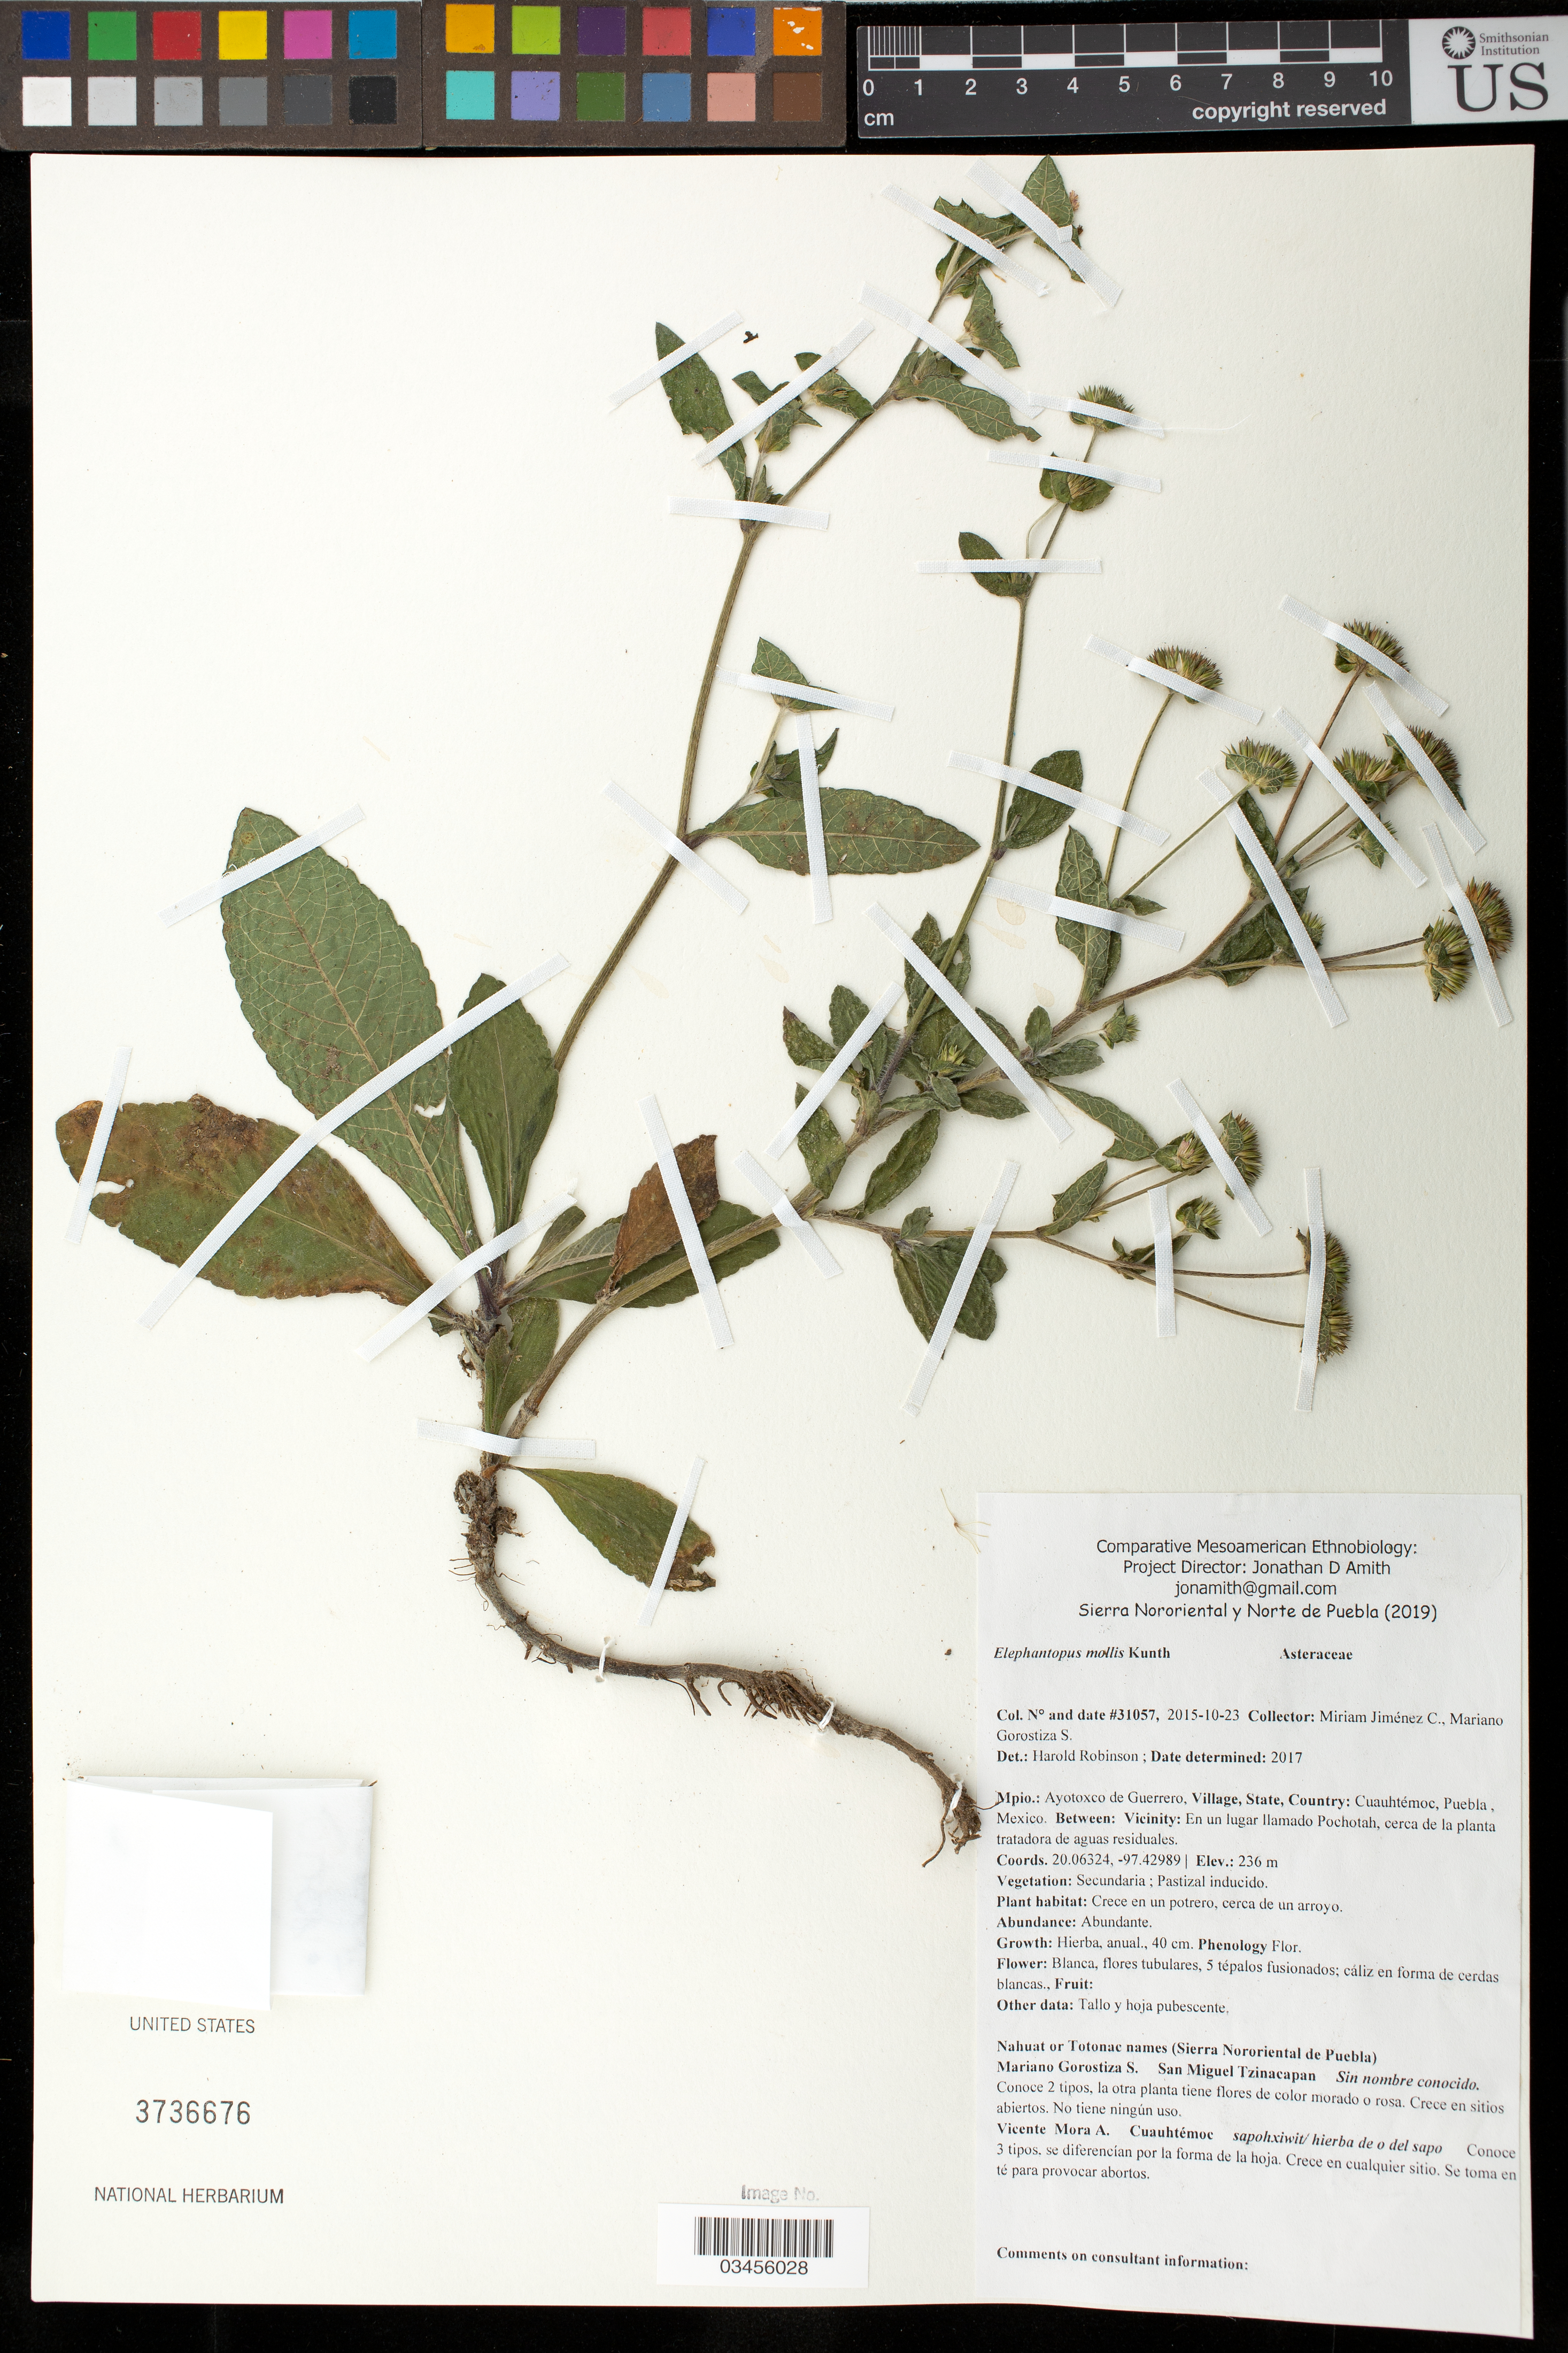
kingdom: Plantae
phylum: Tracheophyta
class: Magnoliopsida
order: Asterales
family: Asteraceae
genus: Elephantopus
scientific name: Elephantopus mollis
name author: Kunth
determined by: Robinson, Harold E., (US)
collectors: M. Jiménez Chimil & M. Gorostiza S.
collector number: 31057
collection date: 2015-10-23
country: México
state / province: Puebla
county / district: Ayotoxco de Guerrero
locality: PUEBLO: Cuauhtémoc; LOCALIDAD EXACTA: Pochotah, cerca de la planta tratadora de aguas residuales.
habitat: Pastizal inducido | En un potrero, cerca de un arroyo.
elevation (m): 236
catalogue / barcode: US 3736676